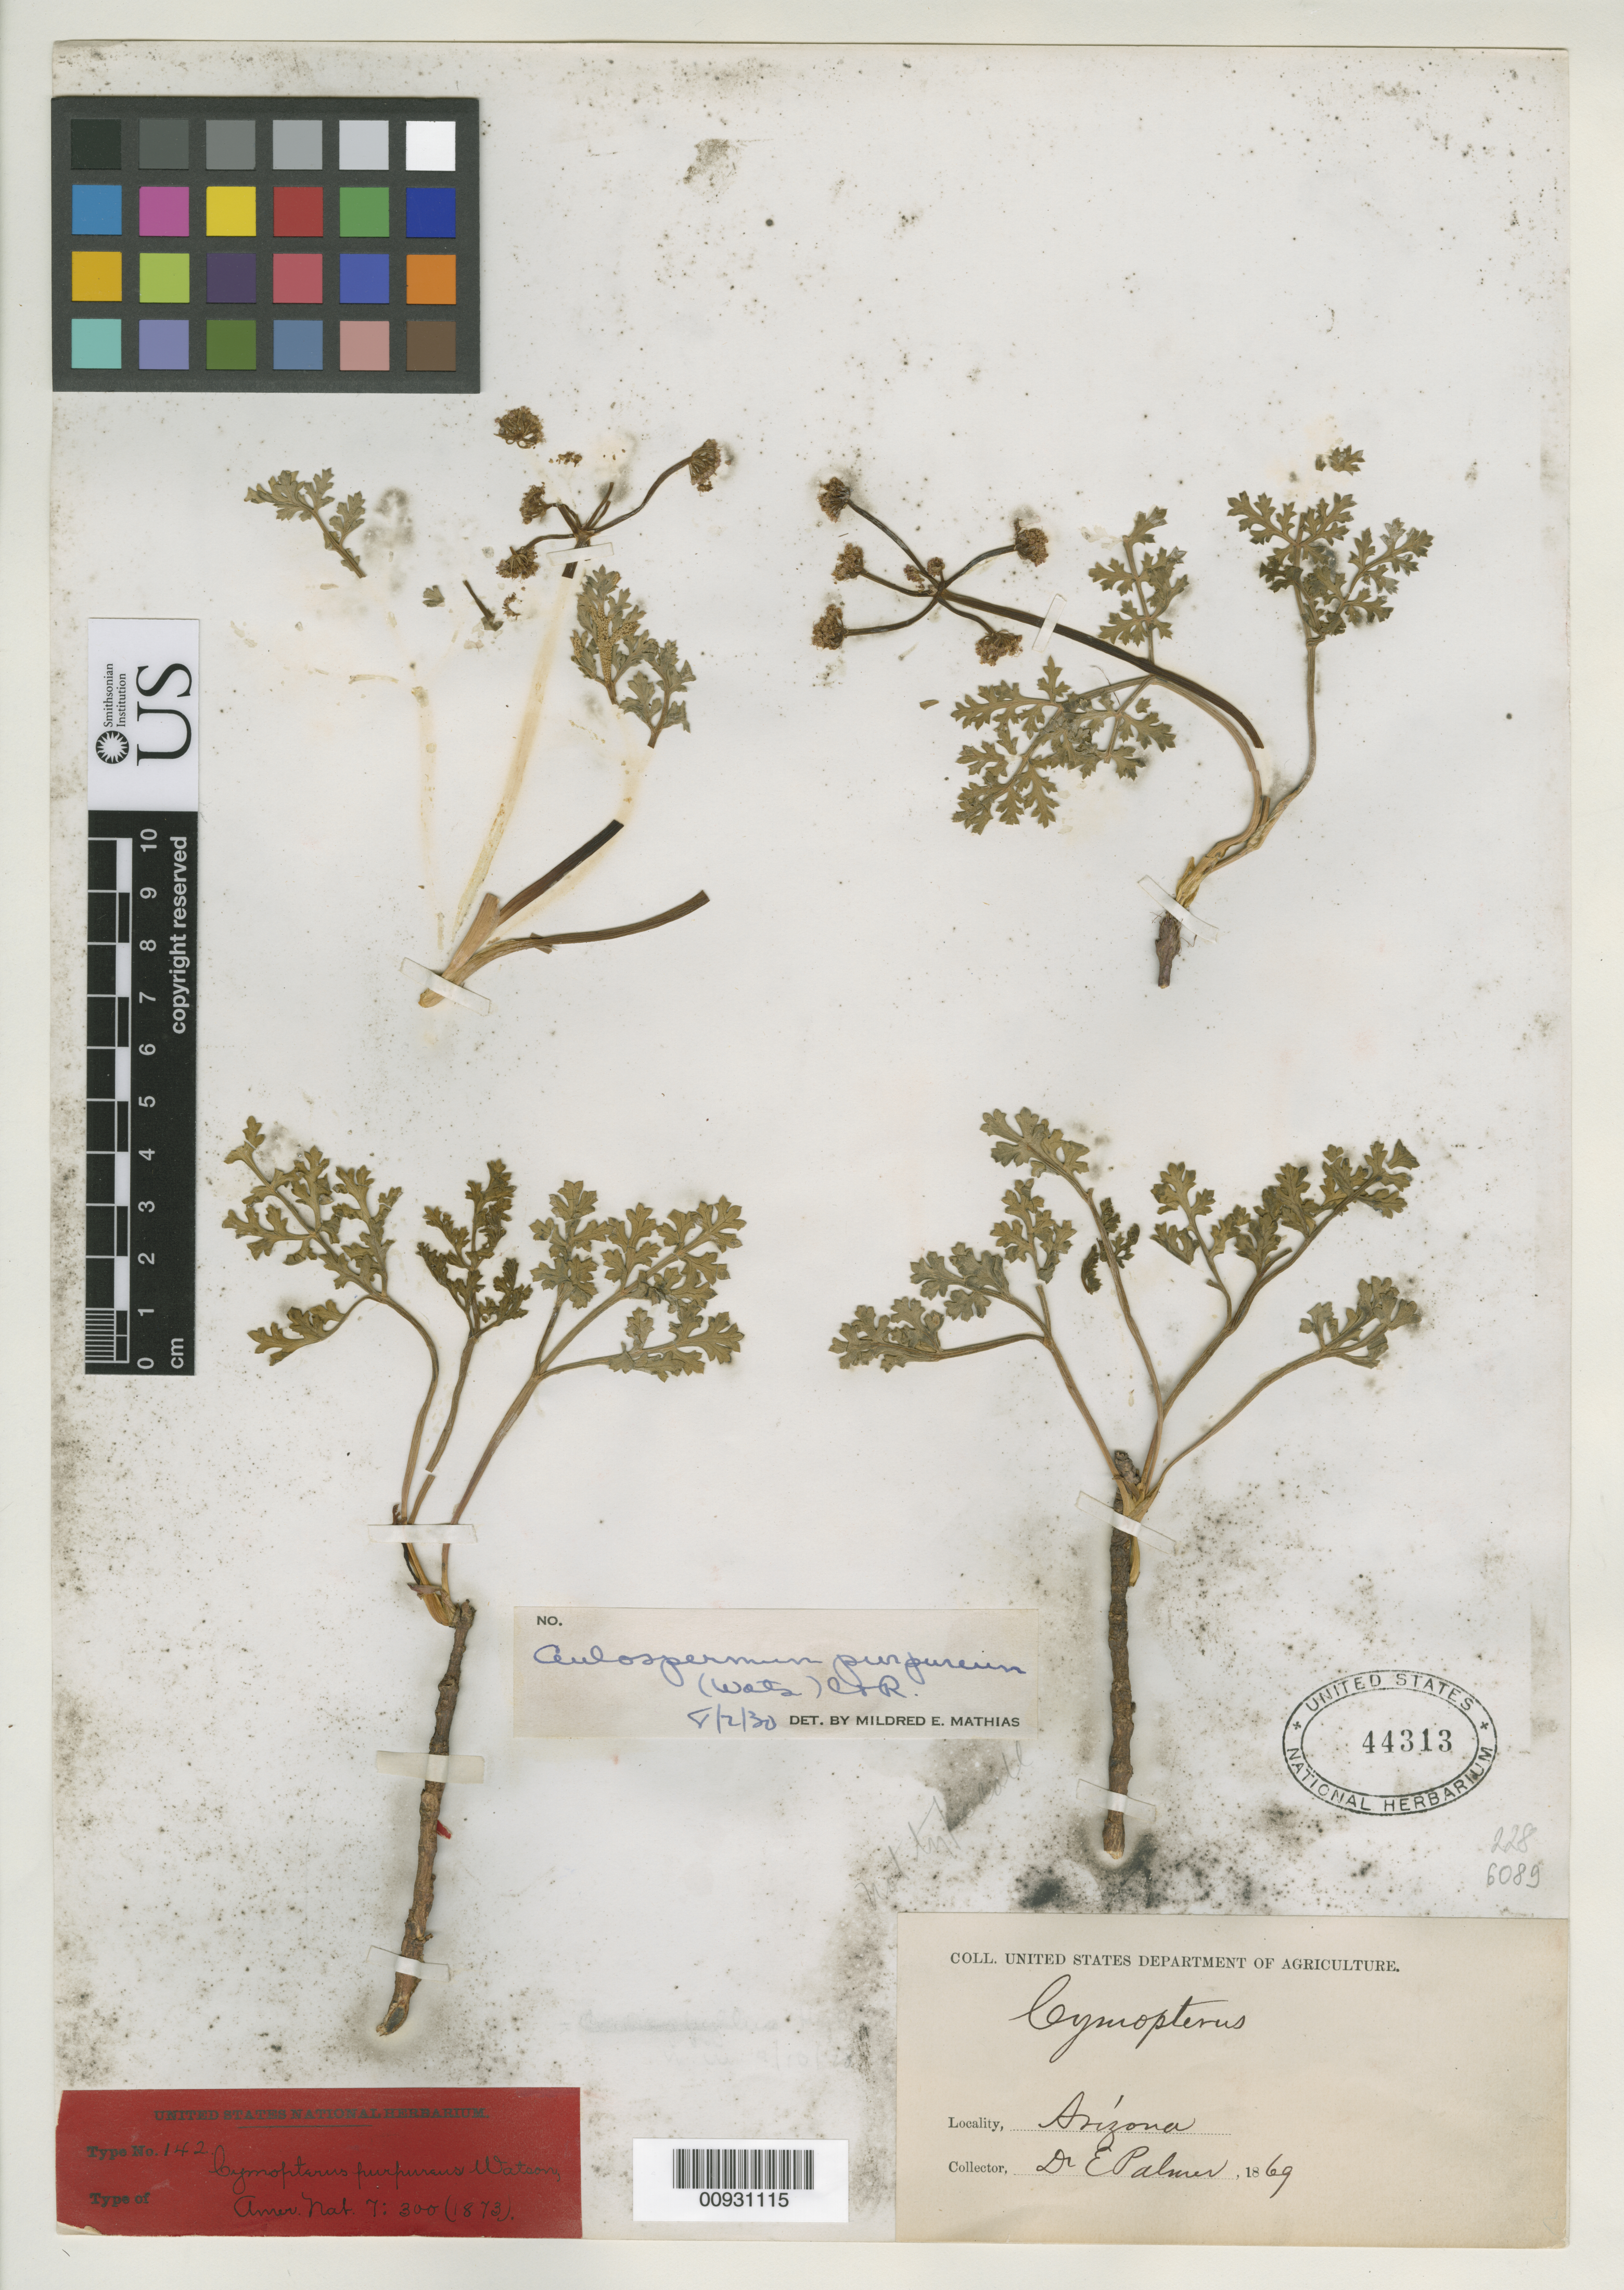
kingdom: Plantae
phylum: Tracheophyta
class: Magnoliopsida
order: Apiales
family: Apiaceae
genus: Cymopterus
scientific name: Cymopterus purpureus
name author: S. Watson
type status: Possible Syntype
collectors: E. Palmer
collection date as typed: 1869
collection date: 1869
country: United States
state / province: Arizona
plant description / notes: Protologue cites Palmer collection from New Mexico. Possibly an isolectotype (if mislabeled as to state). Lectotype collection is Palmer s.n. (1869, New Mexico) as designated by Coulter & Rose (1900).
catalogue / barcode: US 44313